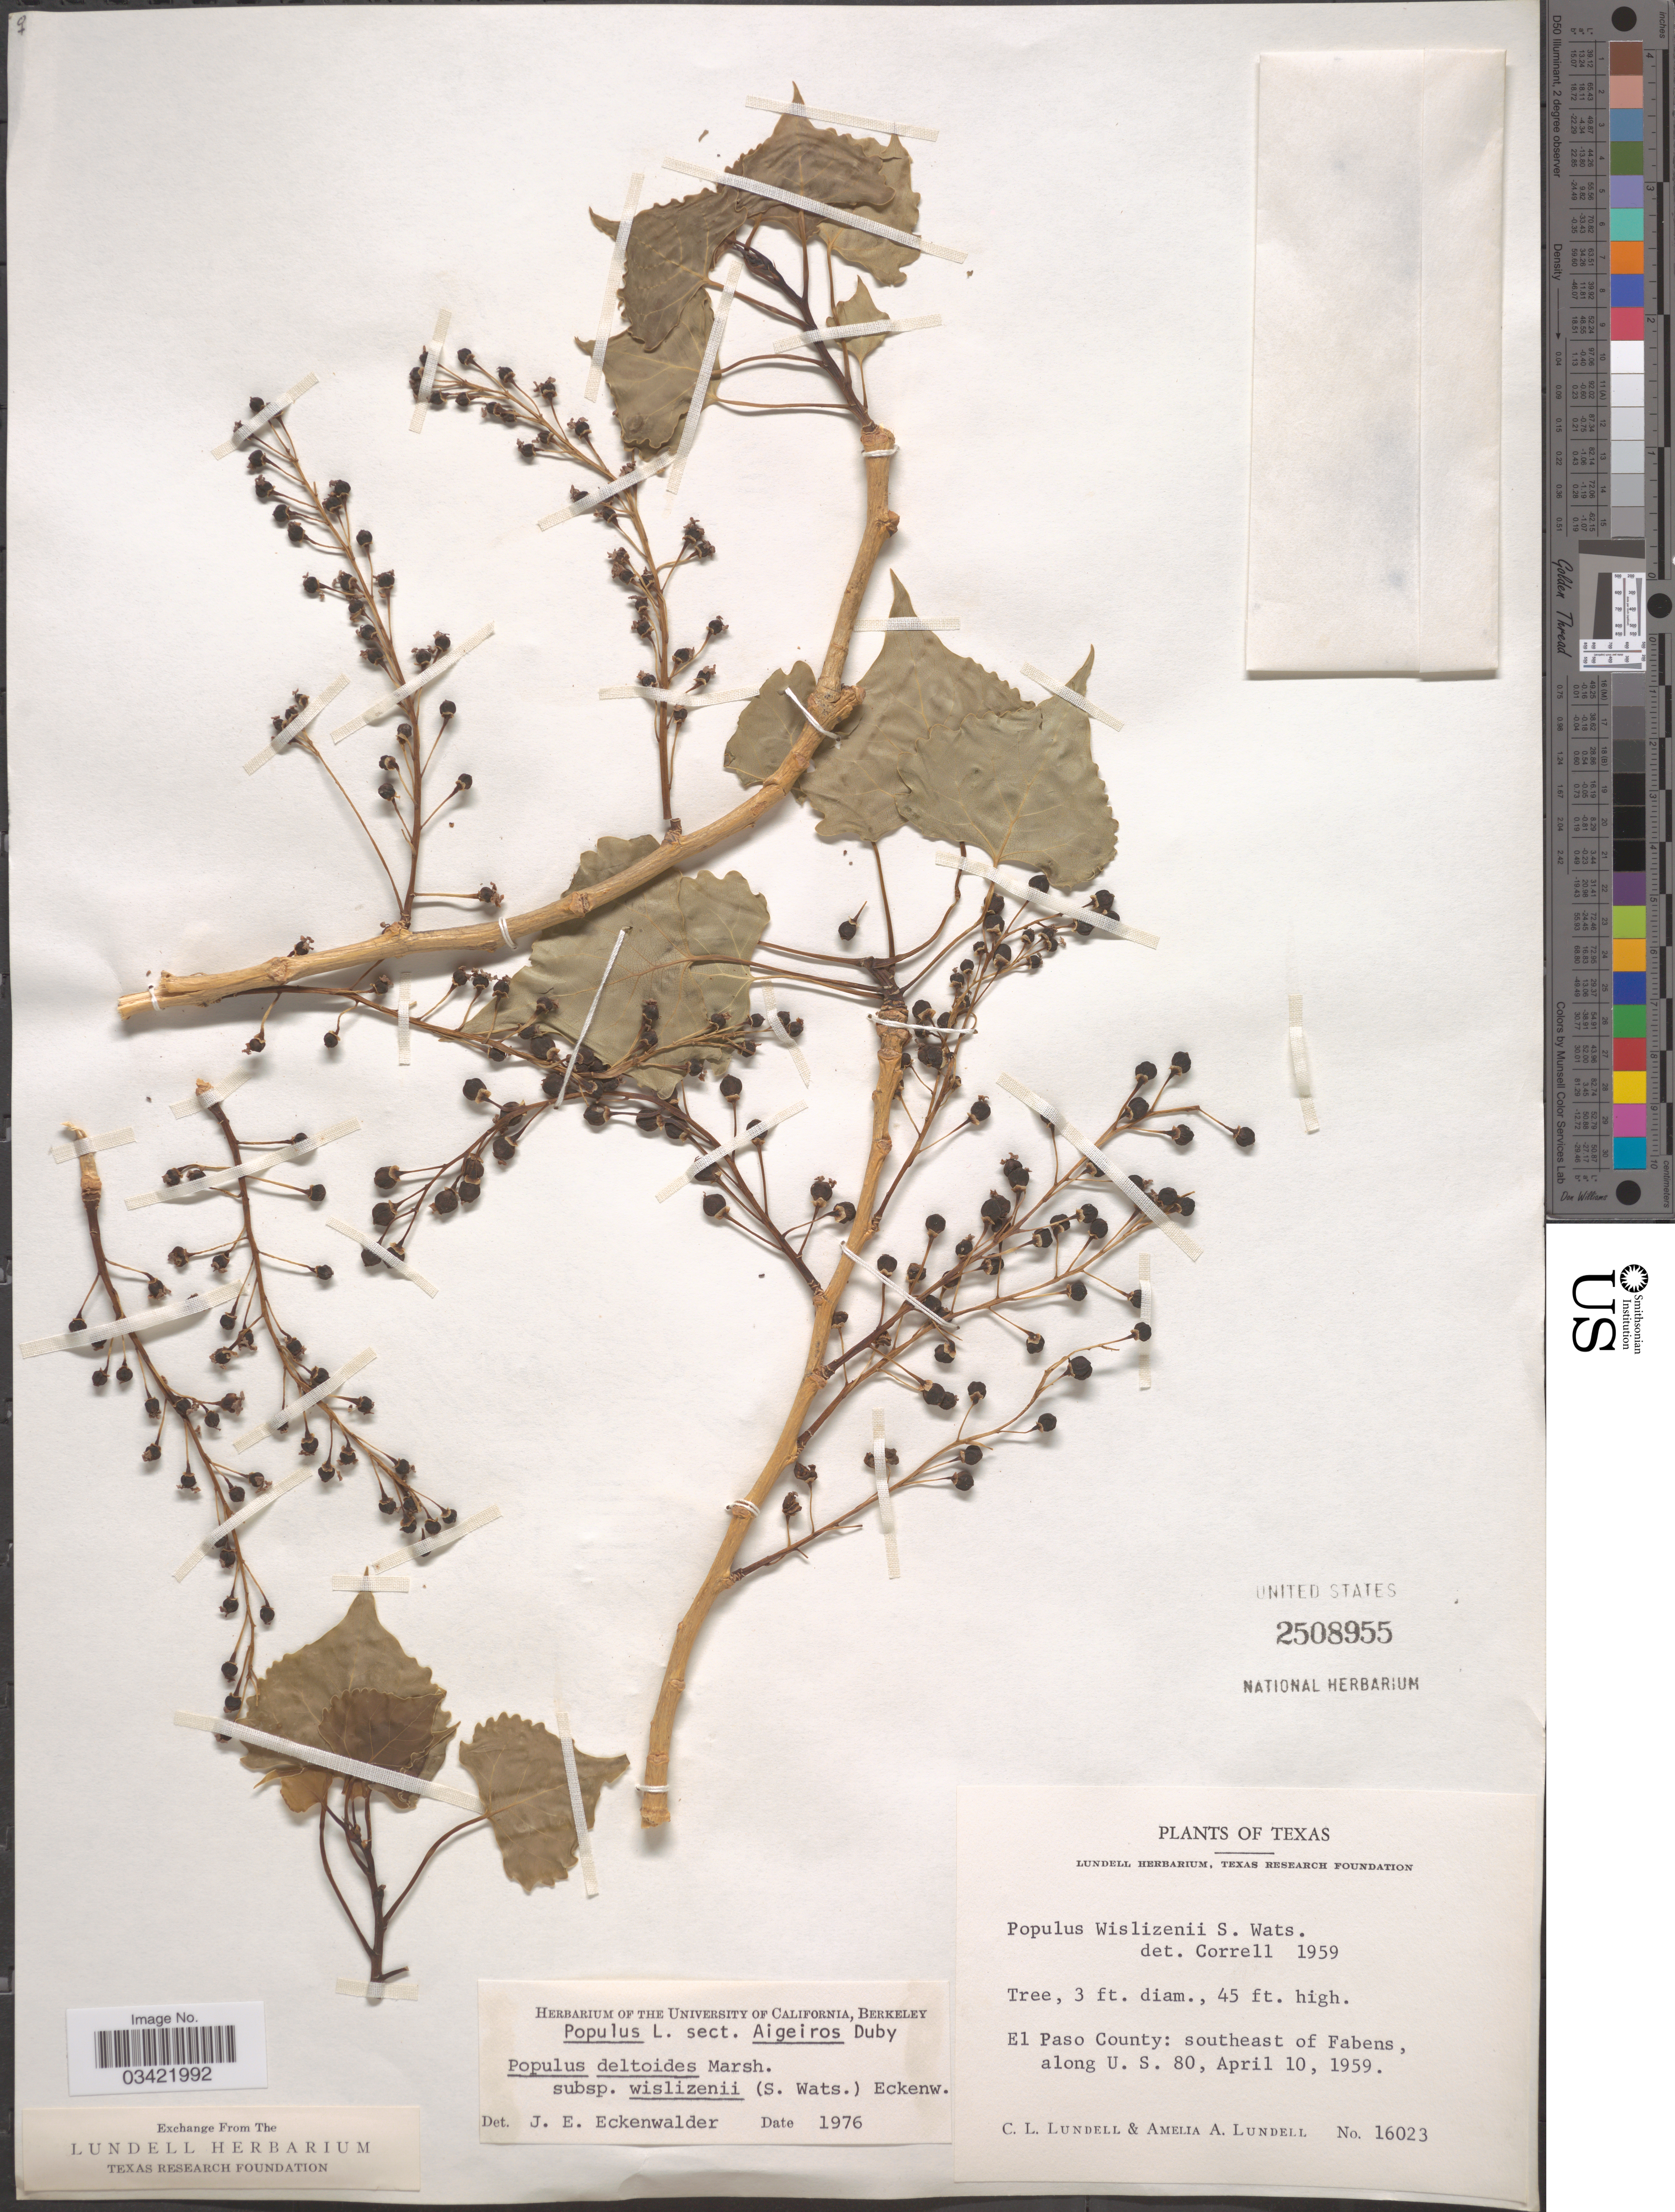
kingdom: Plantae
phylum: Tracheophyta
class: Magnoliopsida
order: Malpighiales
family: Salicaceae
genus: Populus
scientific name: Populus deltoides subsp. wislizeni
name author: (S. Watson) Eckenw.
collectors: C. L. Lundell & A. A. Lundell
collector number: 16023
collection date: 1959-04-10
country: United States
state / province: Texas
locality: El Paso County: southeast of Fabens, along U. S. 80.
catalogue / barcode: US 2508955